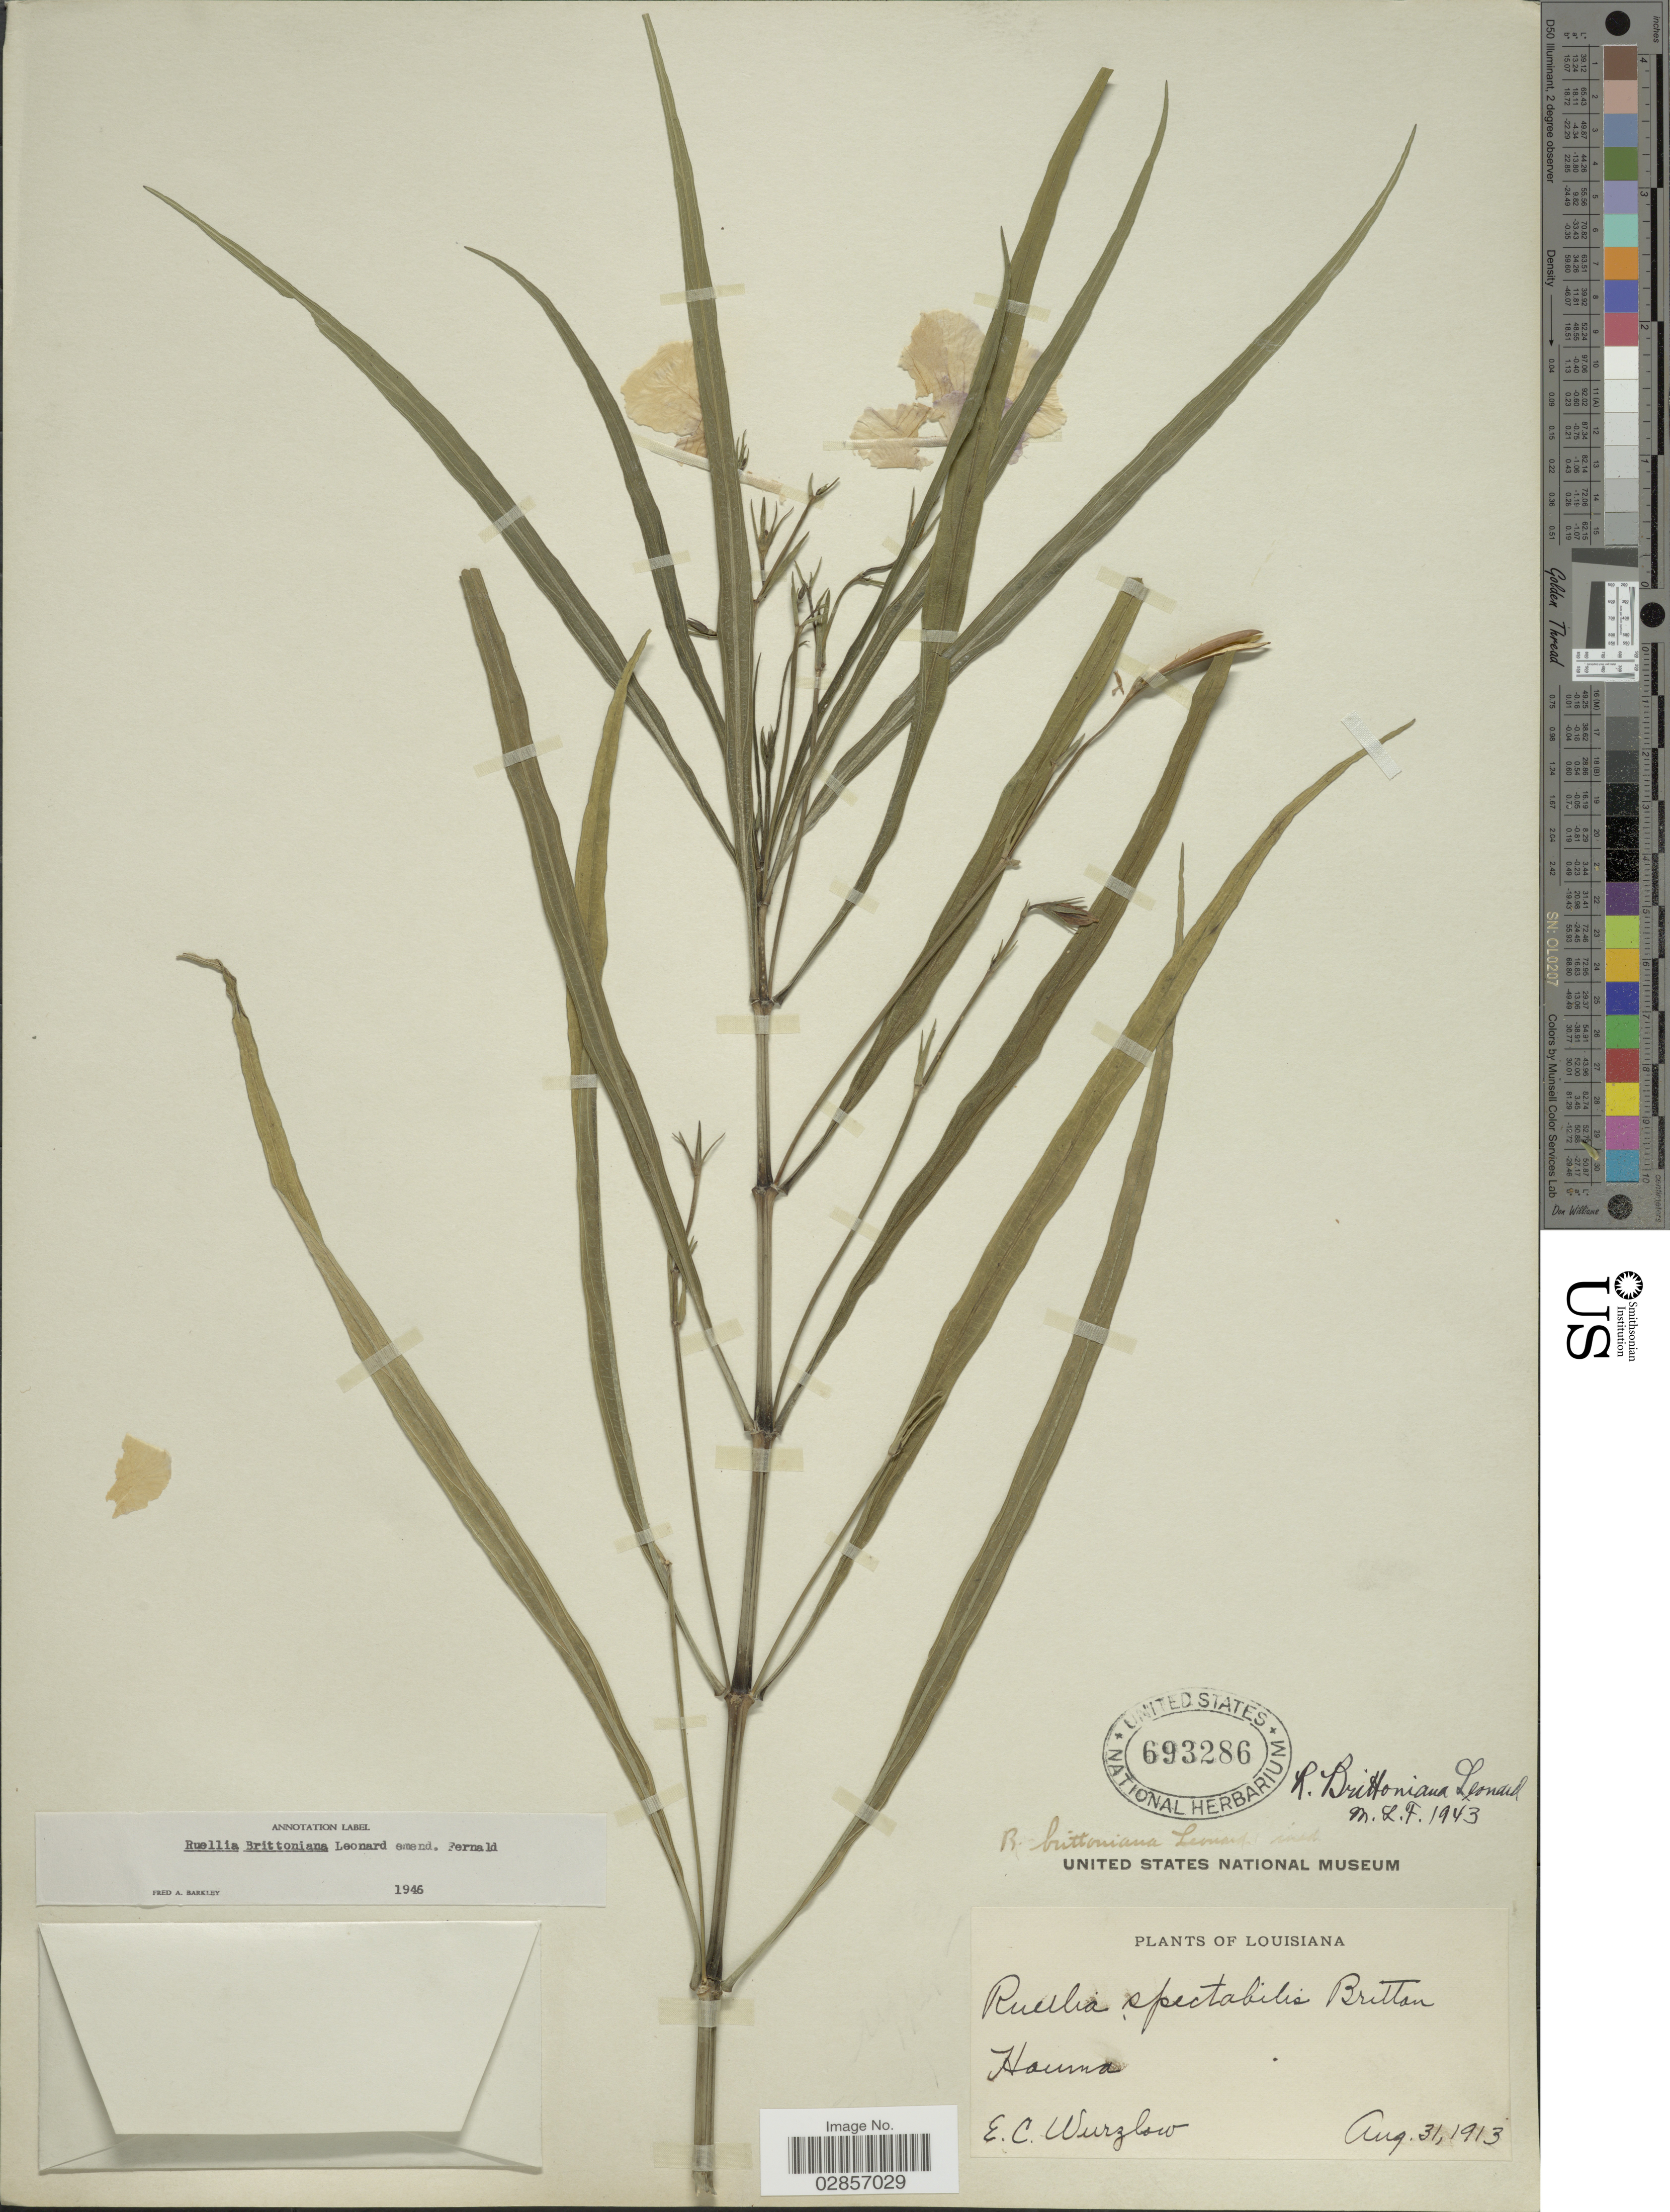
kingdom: Plantae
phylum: Tracheophyta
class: Magnoliopsida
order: Lamiales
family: Acanthaceae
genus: Ruellia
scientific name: Ruellia coerulea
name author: Morong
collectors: E. Wurzlow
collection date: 1913-08-31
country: United States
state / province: Louisiana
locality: Hauma.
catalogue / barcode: US 693286